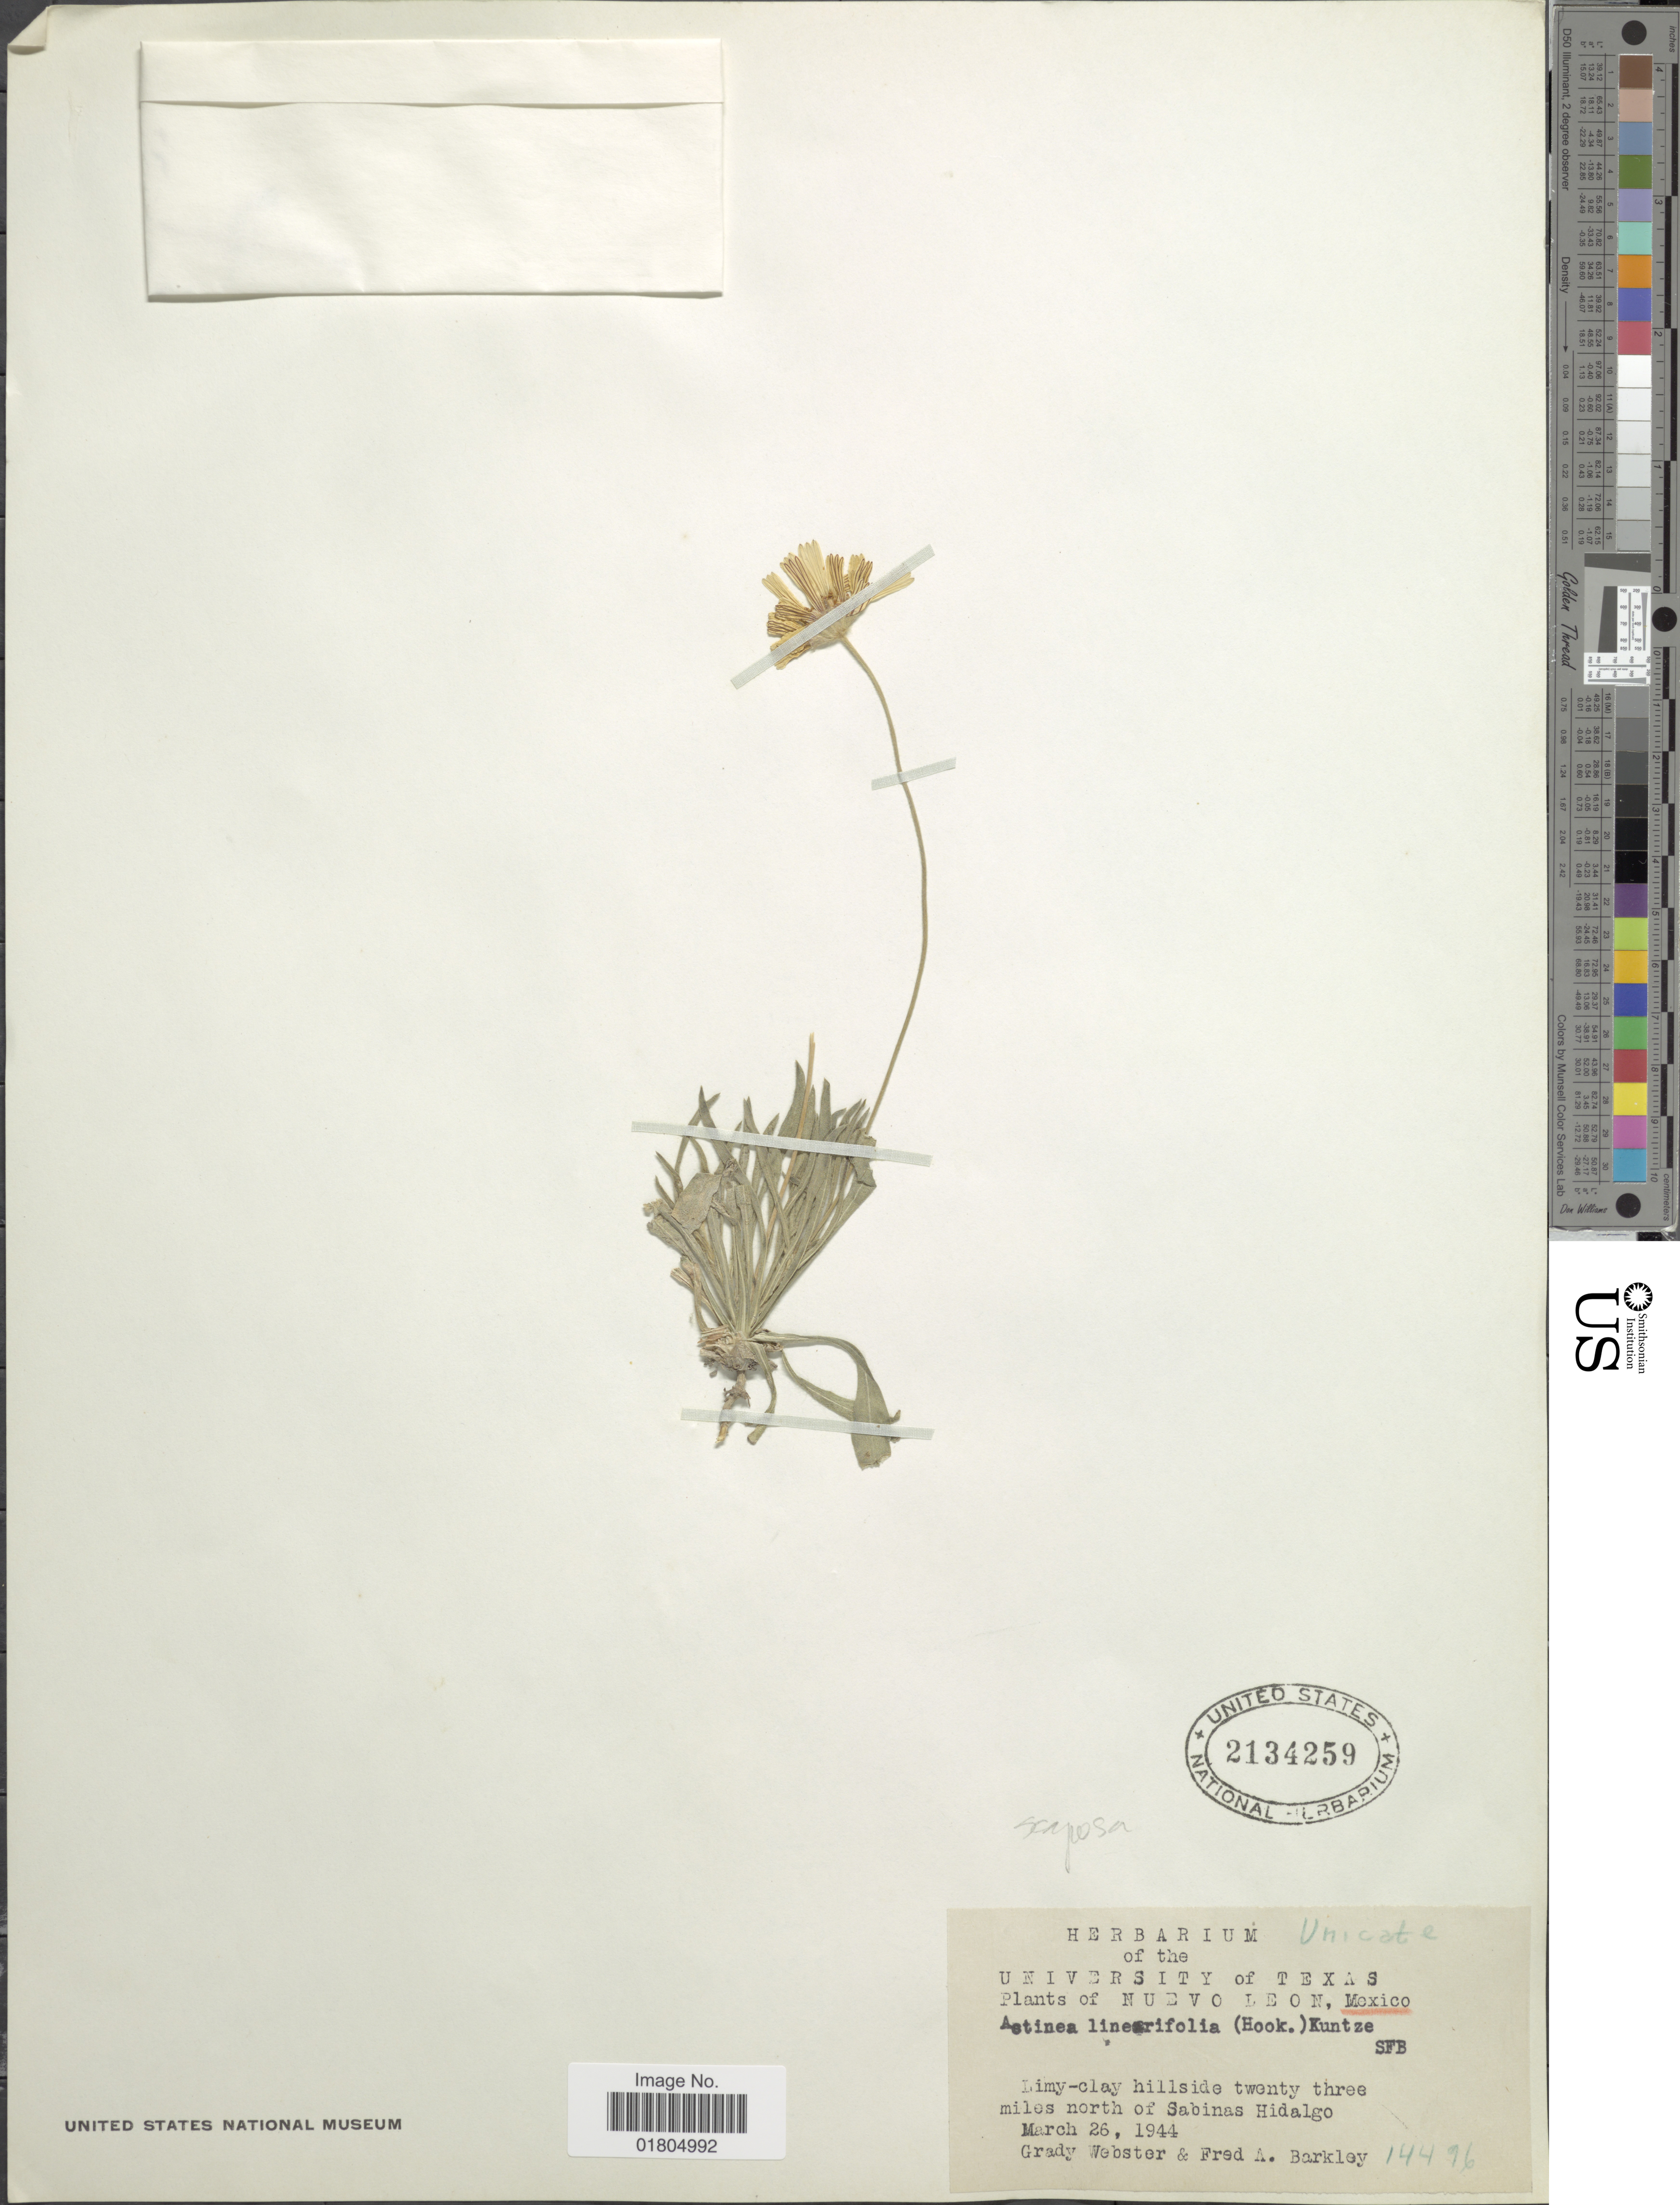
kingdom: Plantae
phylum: Tracheophyta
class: Magnoliopsida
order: Asterales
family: Asteraceae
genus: Hymenoxys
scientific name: Hymenoxys scaposa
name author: (DC.) K.F. Parker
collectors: G. L. Webster & F. A. Barkley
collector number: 14496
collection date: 1944-03-26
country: Mexico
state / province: Nuevo León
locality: Nuevo Leon, Mexico, Limy-clay hillside twenty three miles north of Sabinas Hidalgo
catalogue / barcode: US 2134259